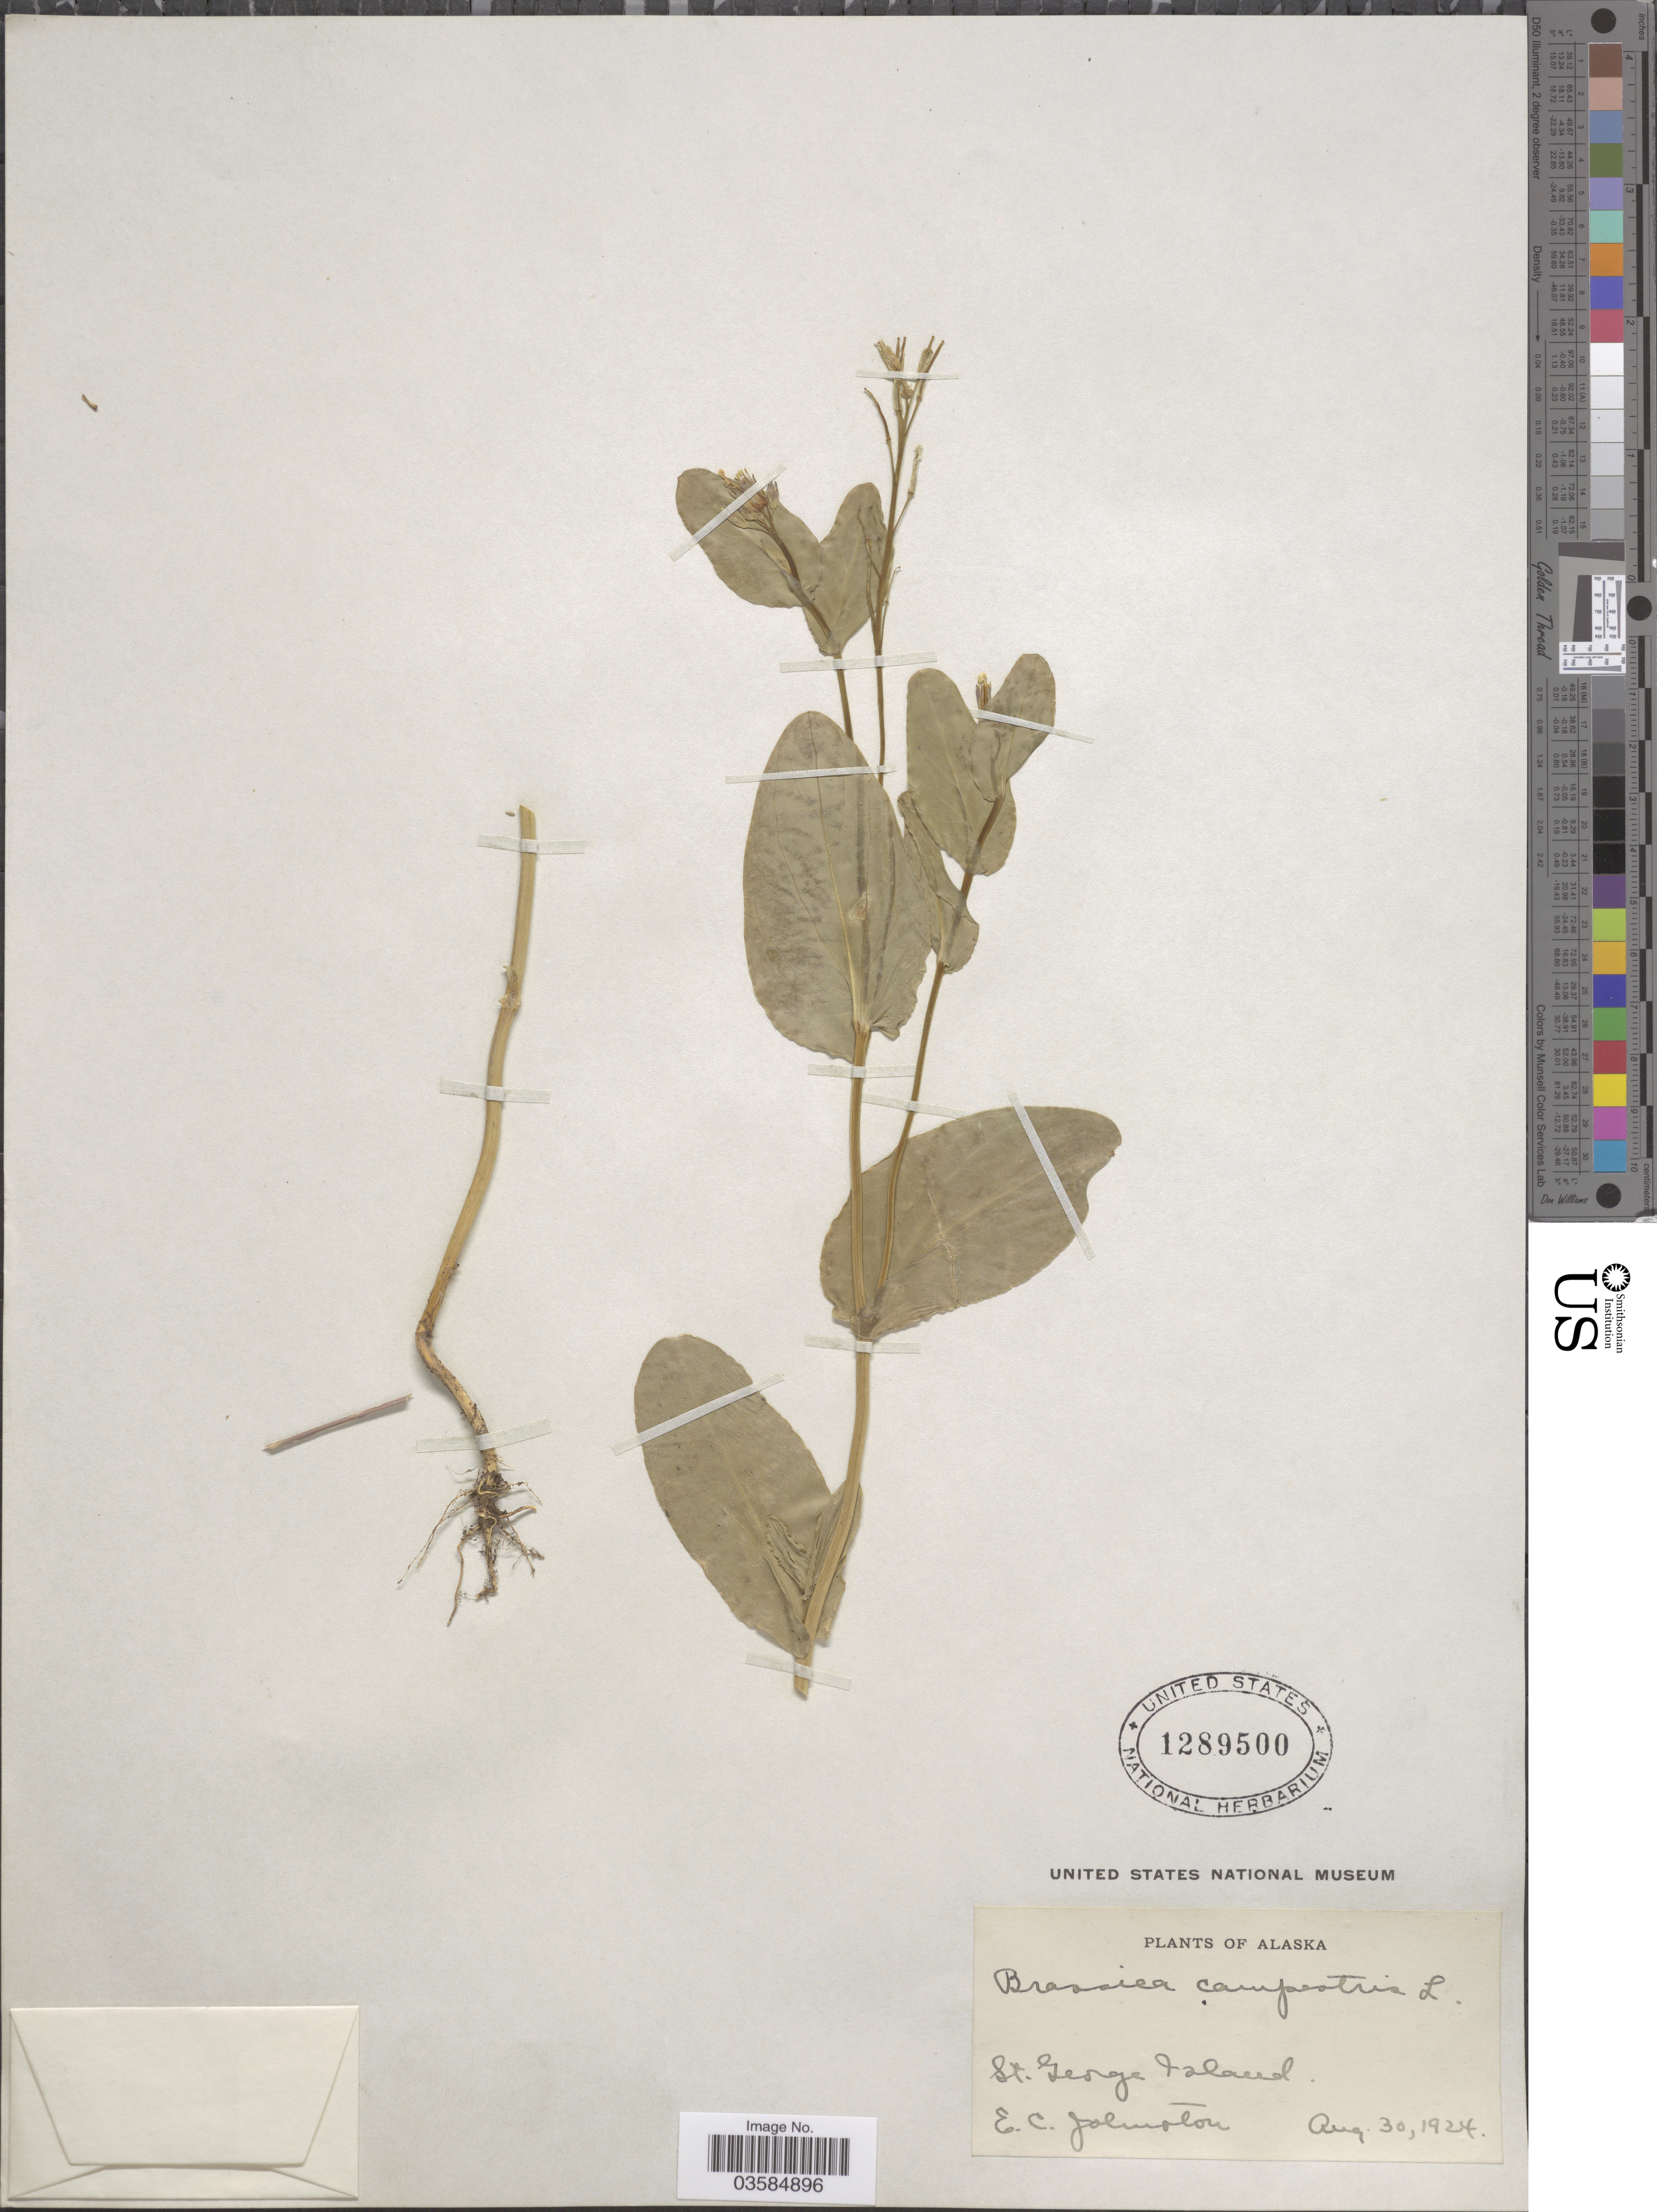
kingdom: Plantae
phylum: Tracheophyta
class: Magnoliopsida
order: Brassicales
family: Brassicaceae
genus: Brassica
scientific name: Brassica campestris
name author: L.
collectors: E. C. Johnston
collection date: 1924-08-30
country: United States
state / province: Alaska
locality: St. George Island.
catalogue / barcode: US 1289500